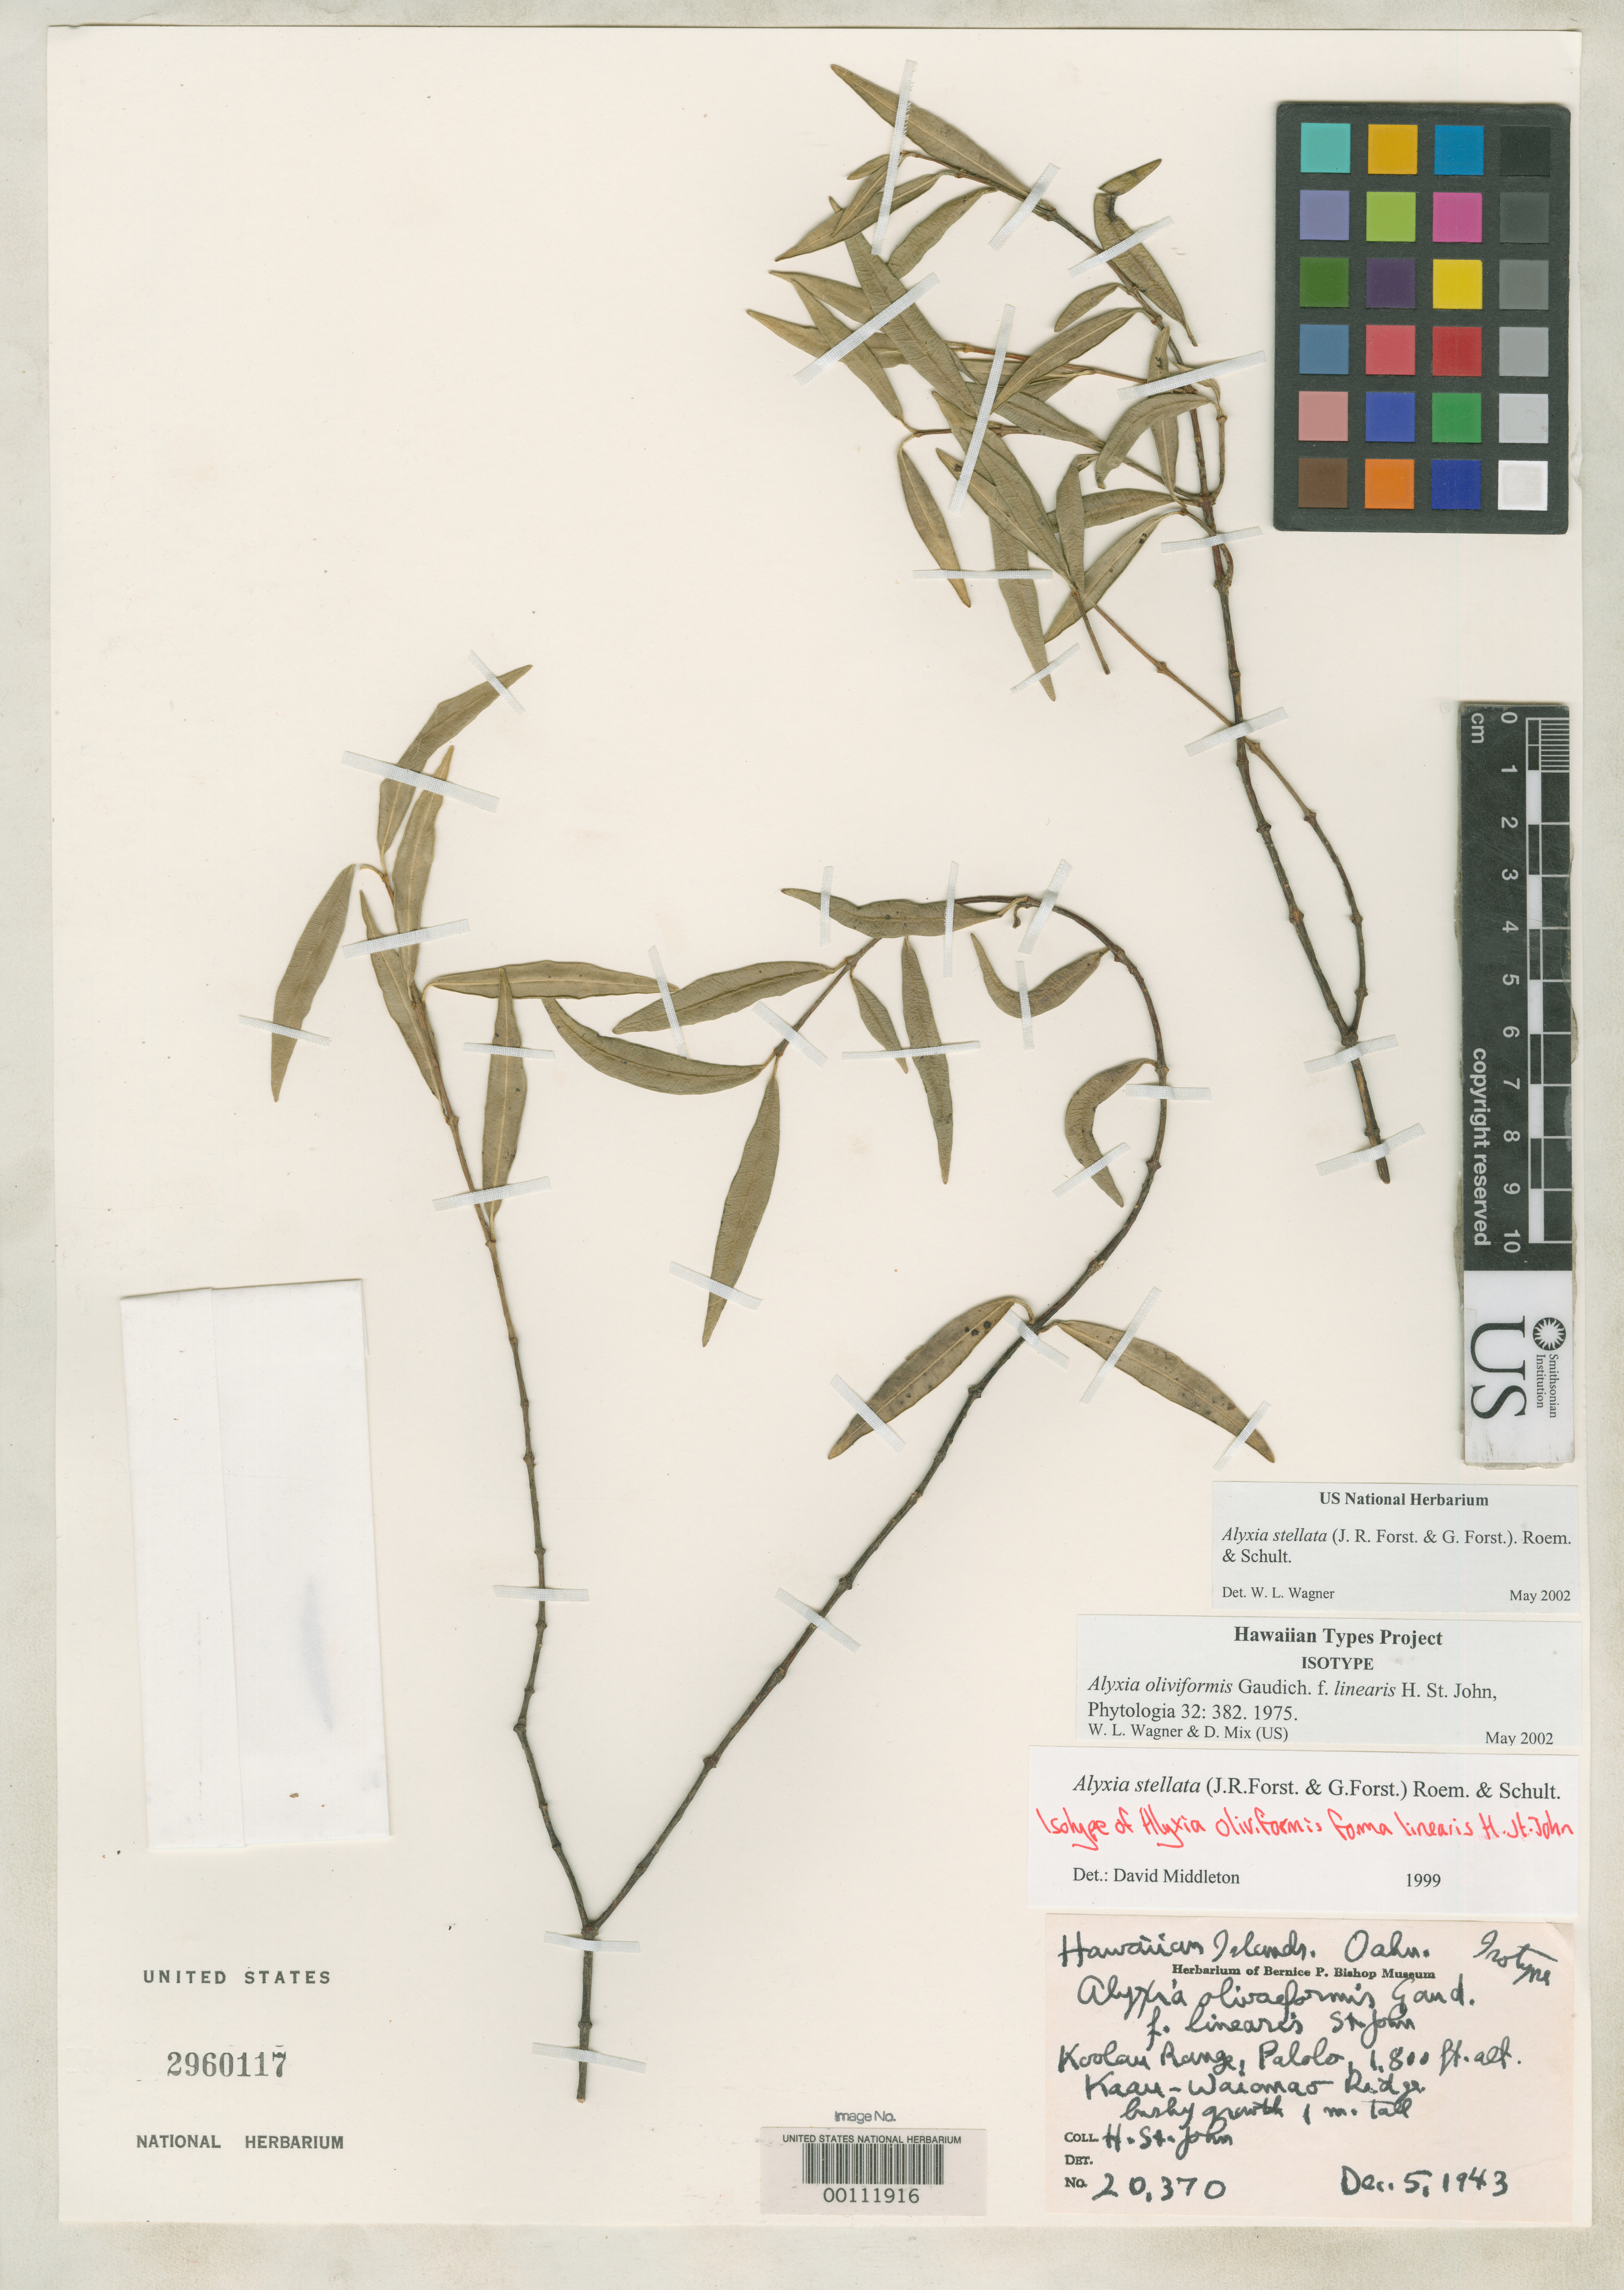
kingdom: Plantae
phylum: Tracheophyta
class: Magnoliopsida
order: Gentianales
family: Apocynaceae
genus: Alyxia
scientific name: Alyxia oliviformis f. linearis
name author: H. St. John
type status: Isotype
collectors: H. St. John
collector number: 20370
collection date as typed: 05 Dec 1943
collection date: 1943-12-05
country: United States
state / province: Hawaii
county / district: Honolulu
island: Oahu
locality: Koolau Range, Palolo Kaau-Waiomao ridge; alt. 1800 ft.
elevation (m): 549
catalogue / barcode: US 2960117